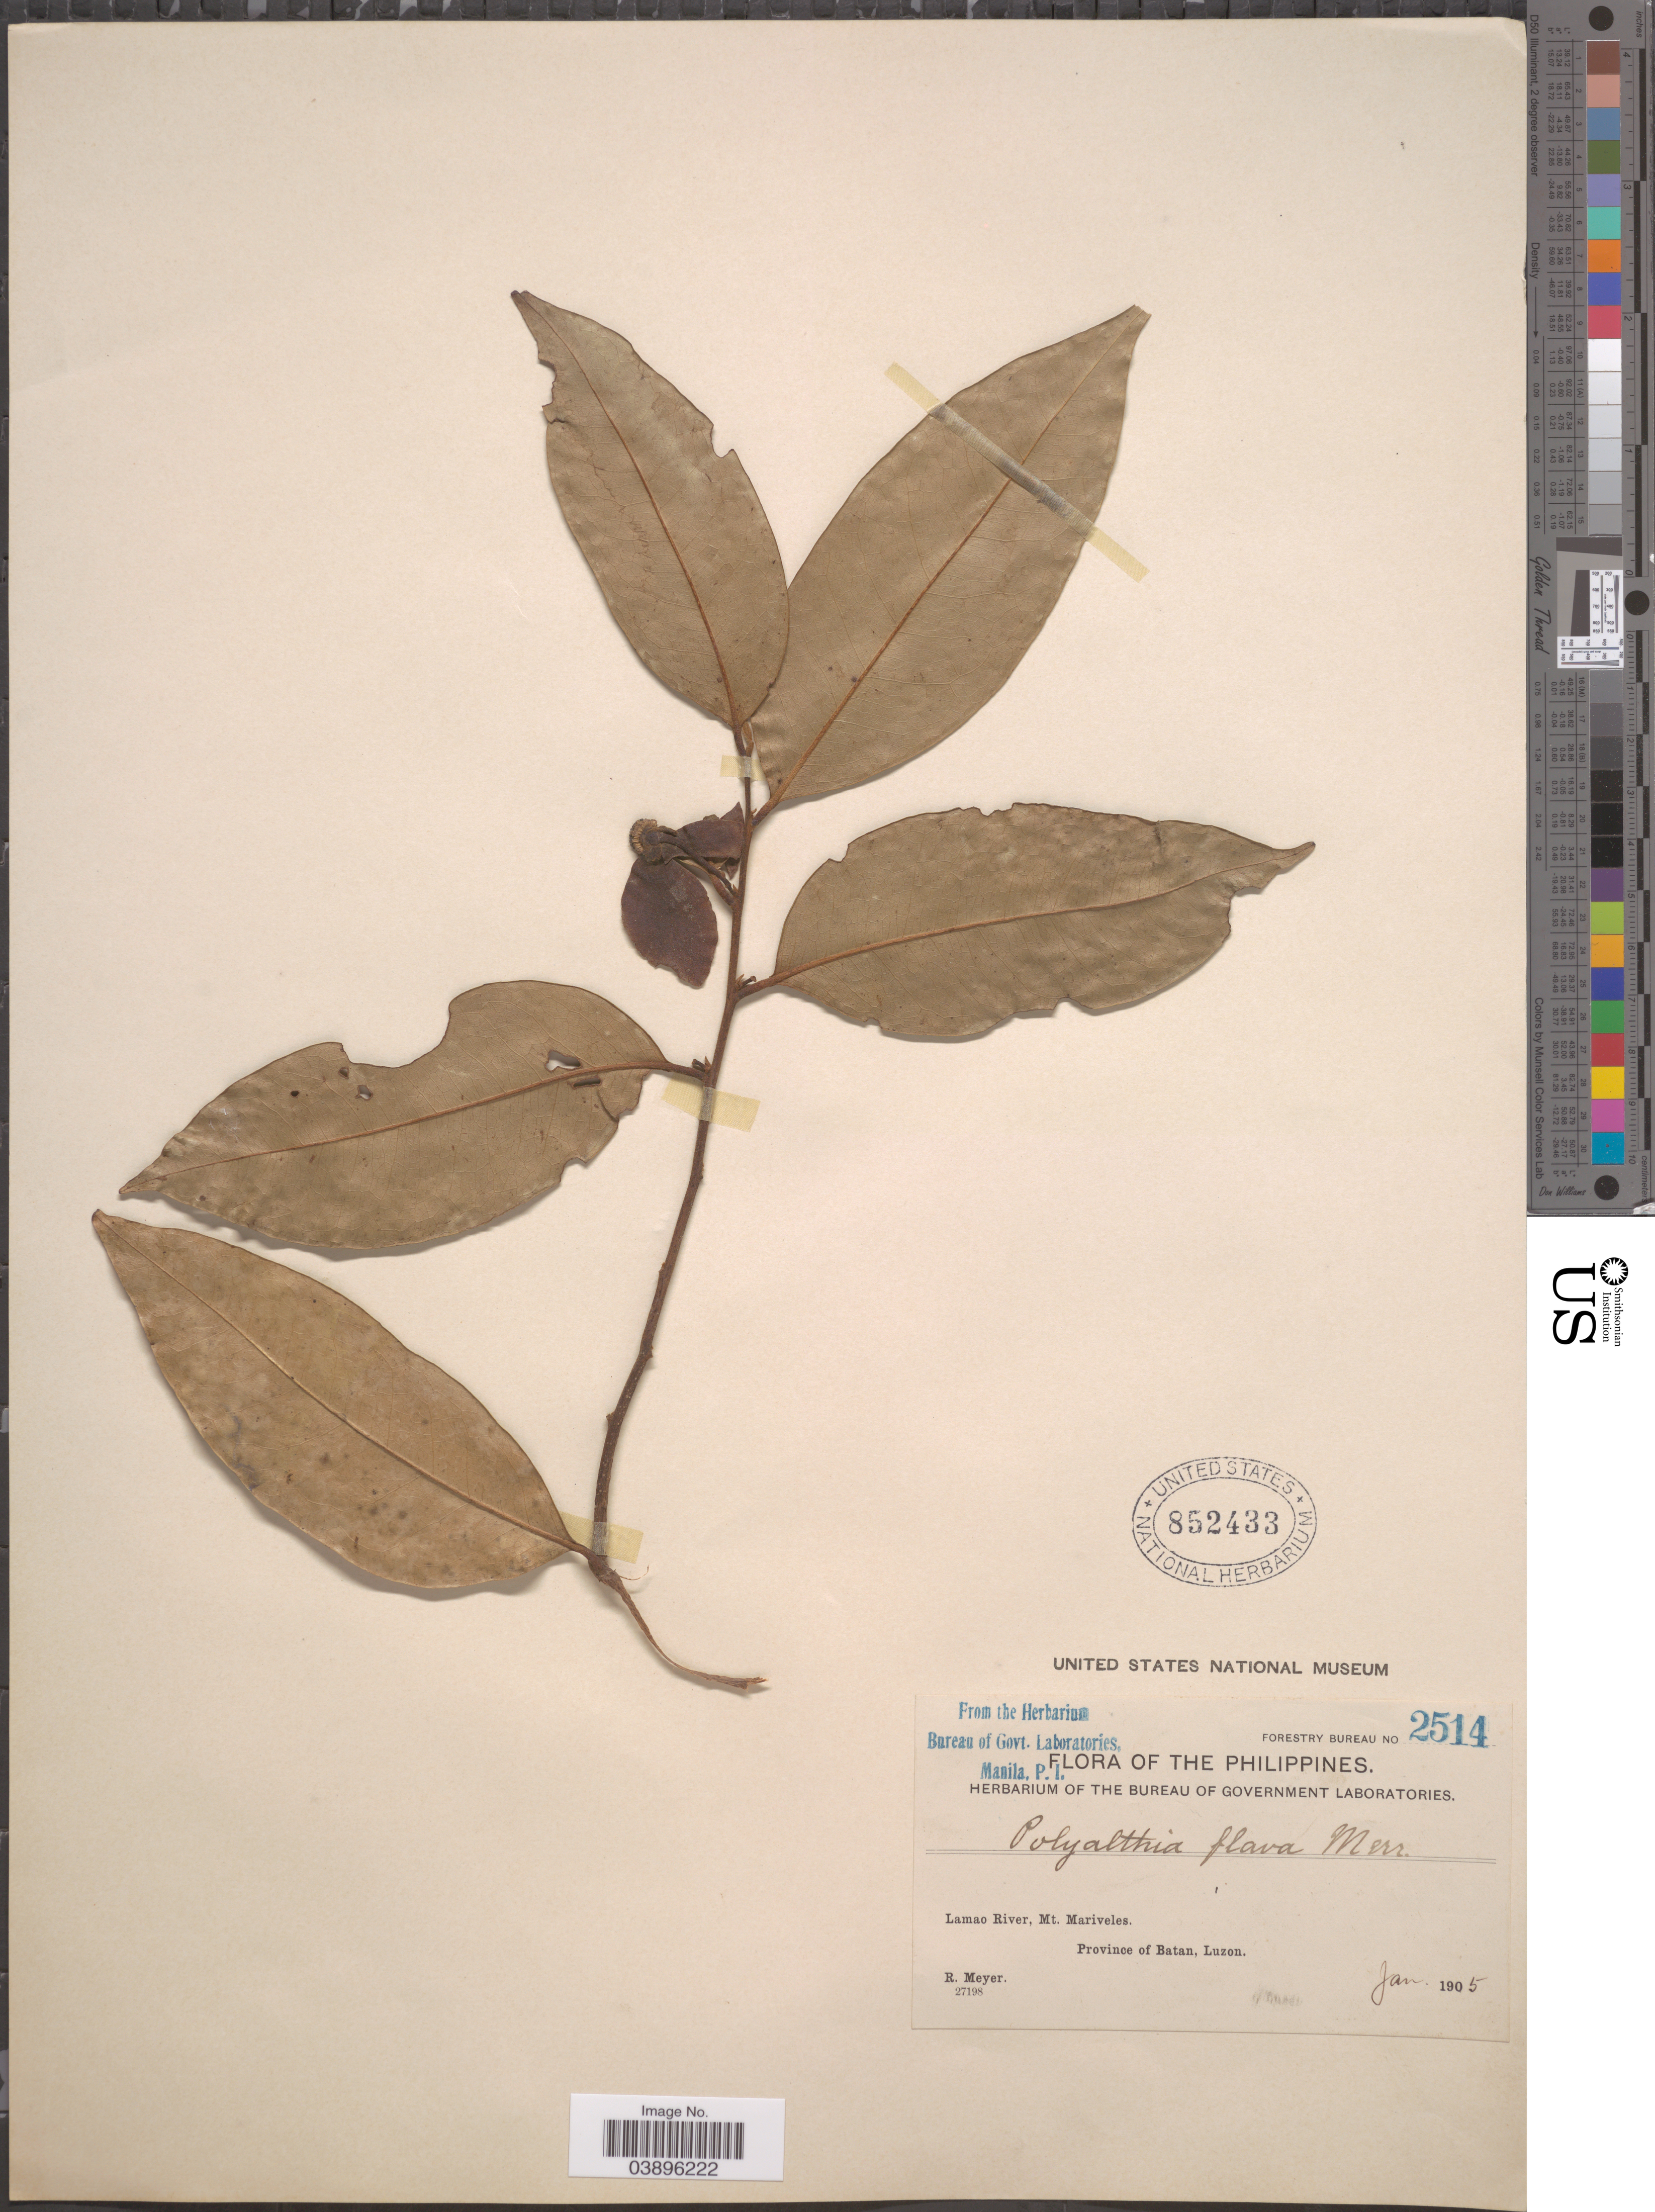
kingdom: Plantae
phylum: Tracheophyta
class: Magnoliopsida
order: Magnoliales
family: Annonaceae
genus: Polyalthia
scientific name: Polyalthia flava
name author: Merr.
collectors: R. Meyer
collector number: Forestry Bureau 2514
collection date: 1905-01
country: Philippines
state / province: Cagayan Valley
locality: Lamao River, Mt. Mariveles. Province of Batan, Luzon.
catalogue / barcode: US 852433